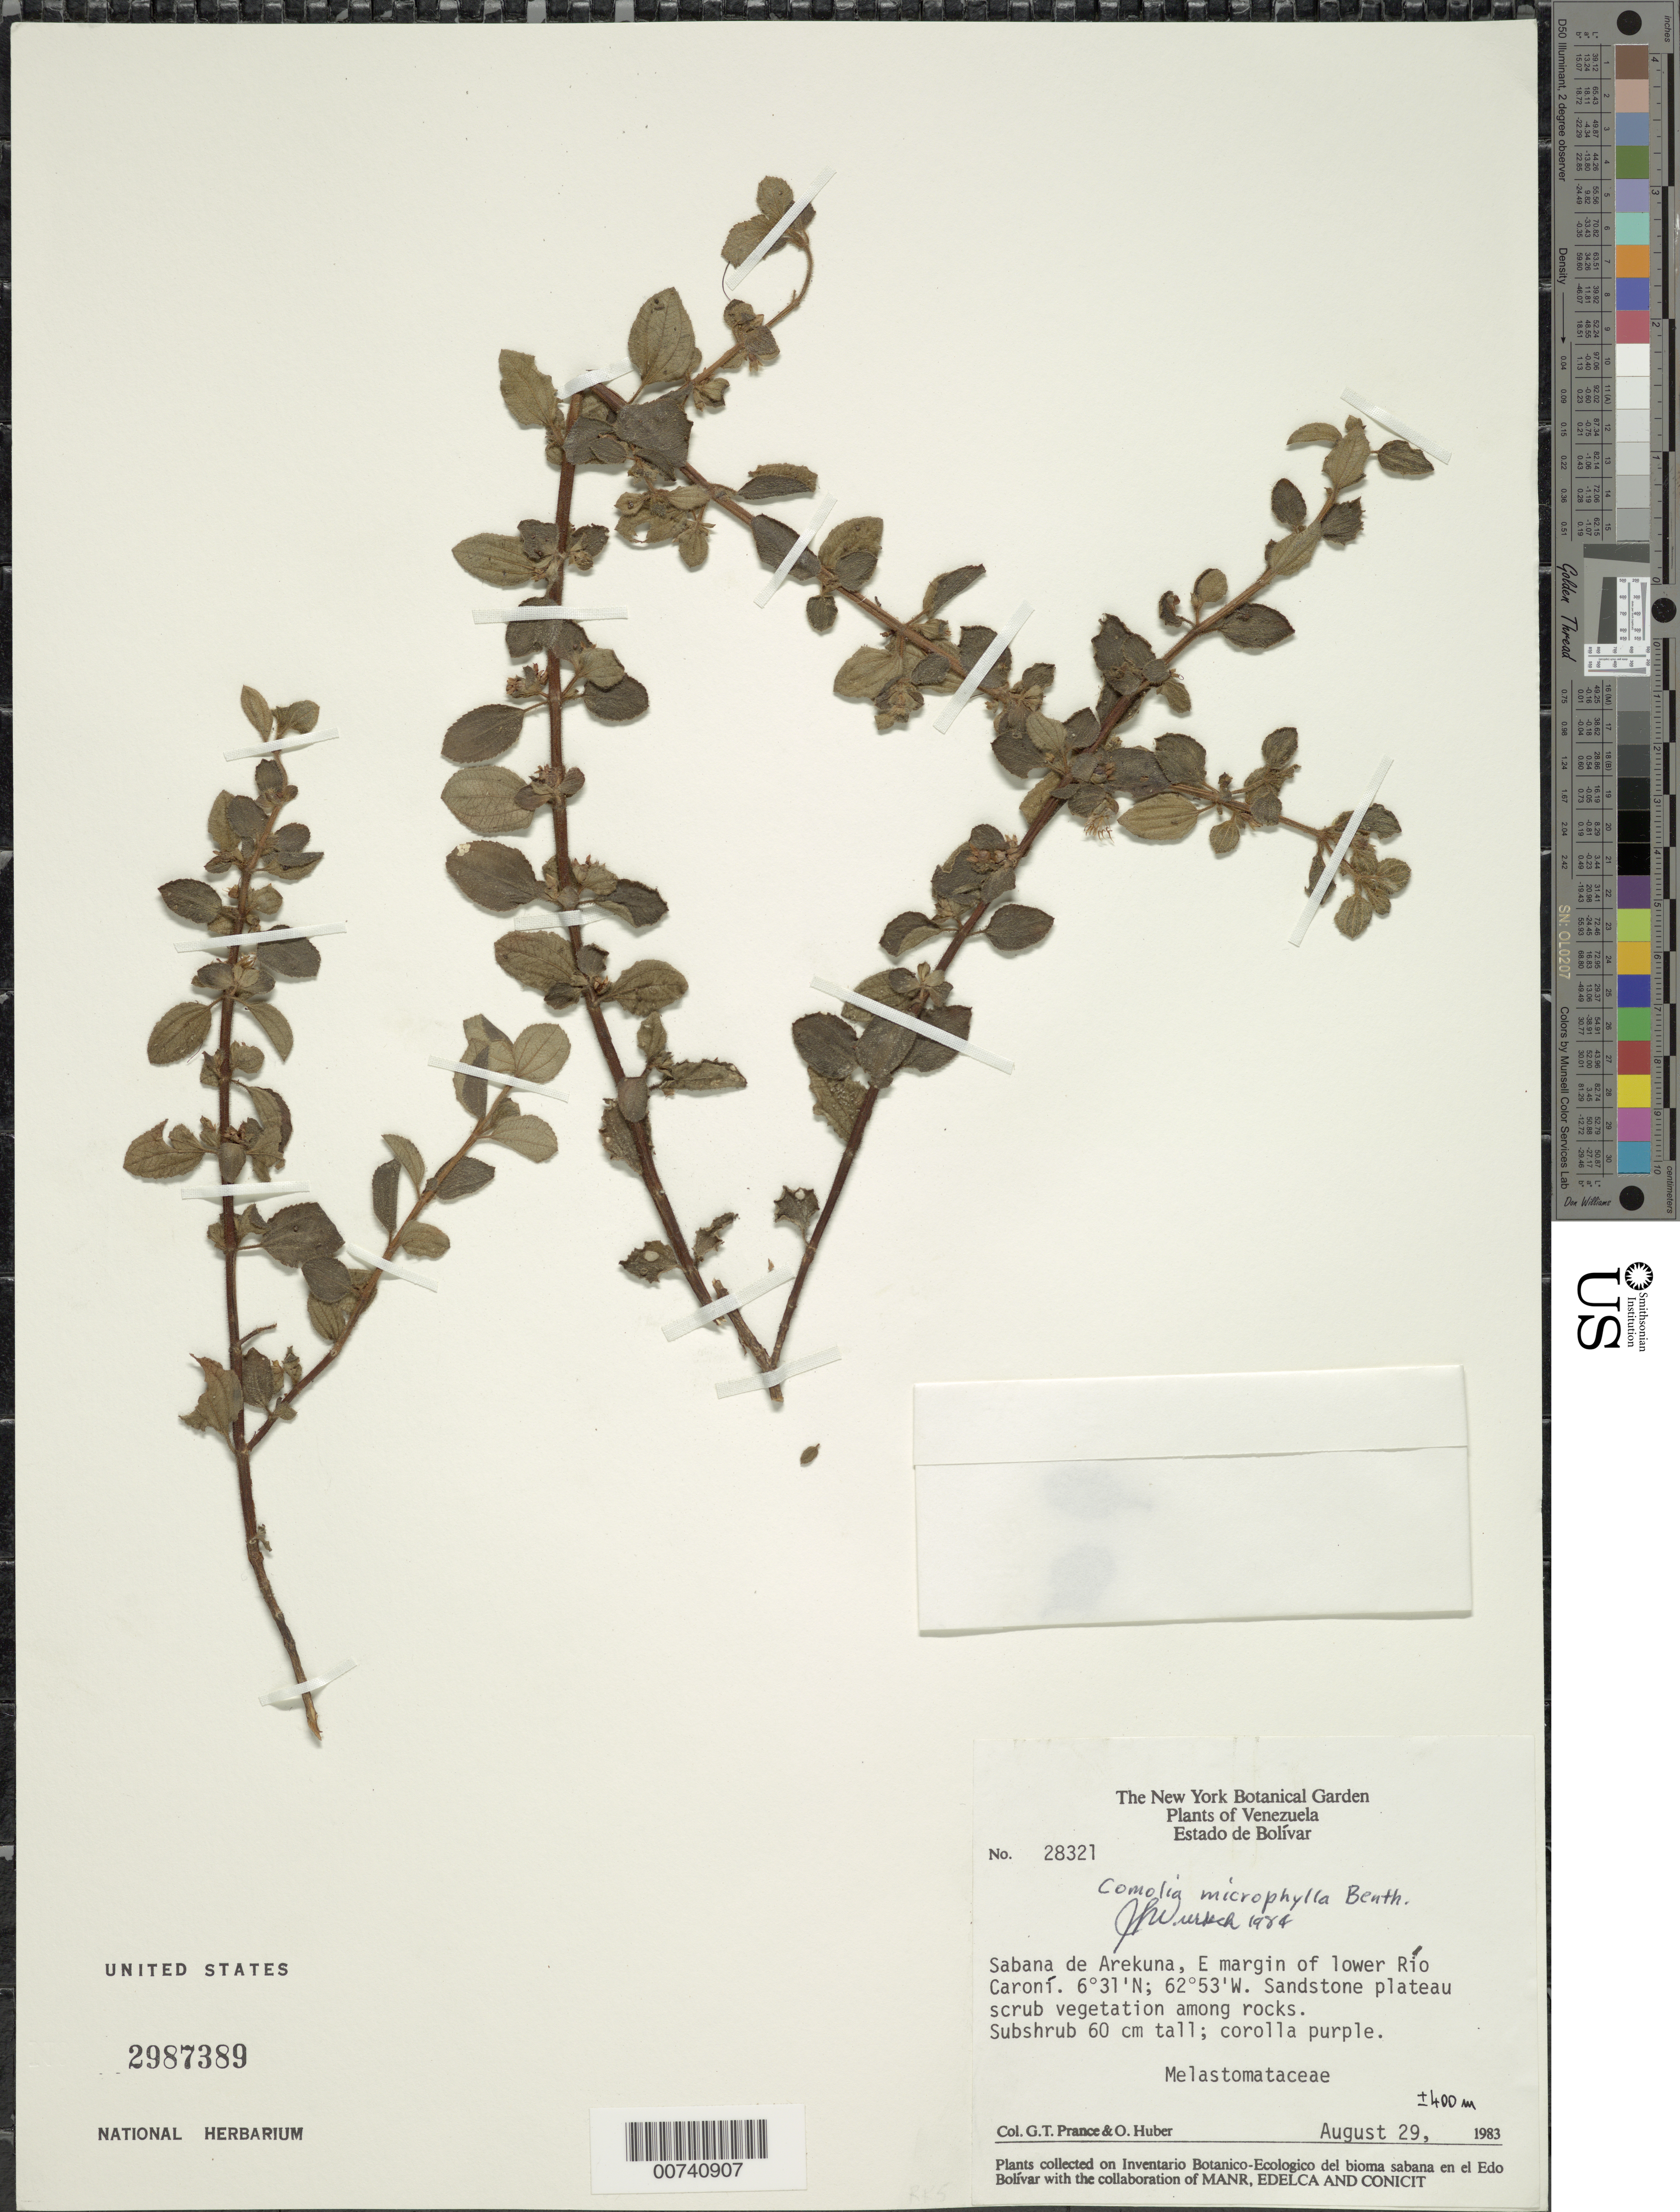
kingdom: Plantae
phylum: Tracheophyta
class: Magnoliopsida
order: Myrtales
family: Melastomataceae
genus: Comolia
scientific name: Comolia microphylla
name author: Benth.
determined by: Nunes da Silva, Diego, (RB), Jardim Botanico do Rio de Janeiro - Herbario (BRAZIL)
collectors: G. T. Prance & O. Huber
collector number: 28321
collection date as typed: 29-Aug-83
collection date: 1983-08-29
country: Venezuela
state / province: Bolívar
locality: Sabana de Arekuna, E margin of lower Río Caroní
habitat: Sandstone plateau scrub vegetation among rocks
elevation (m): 400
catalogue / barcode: US 2987389